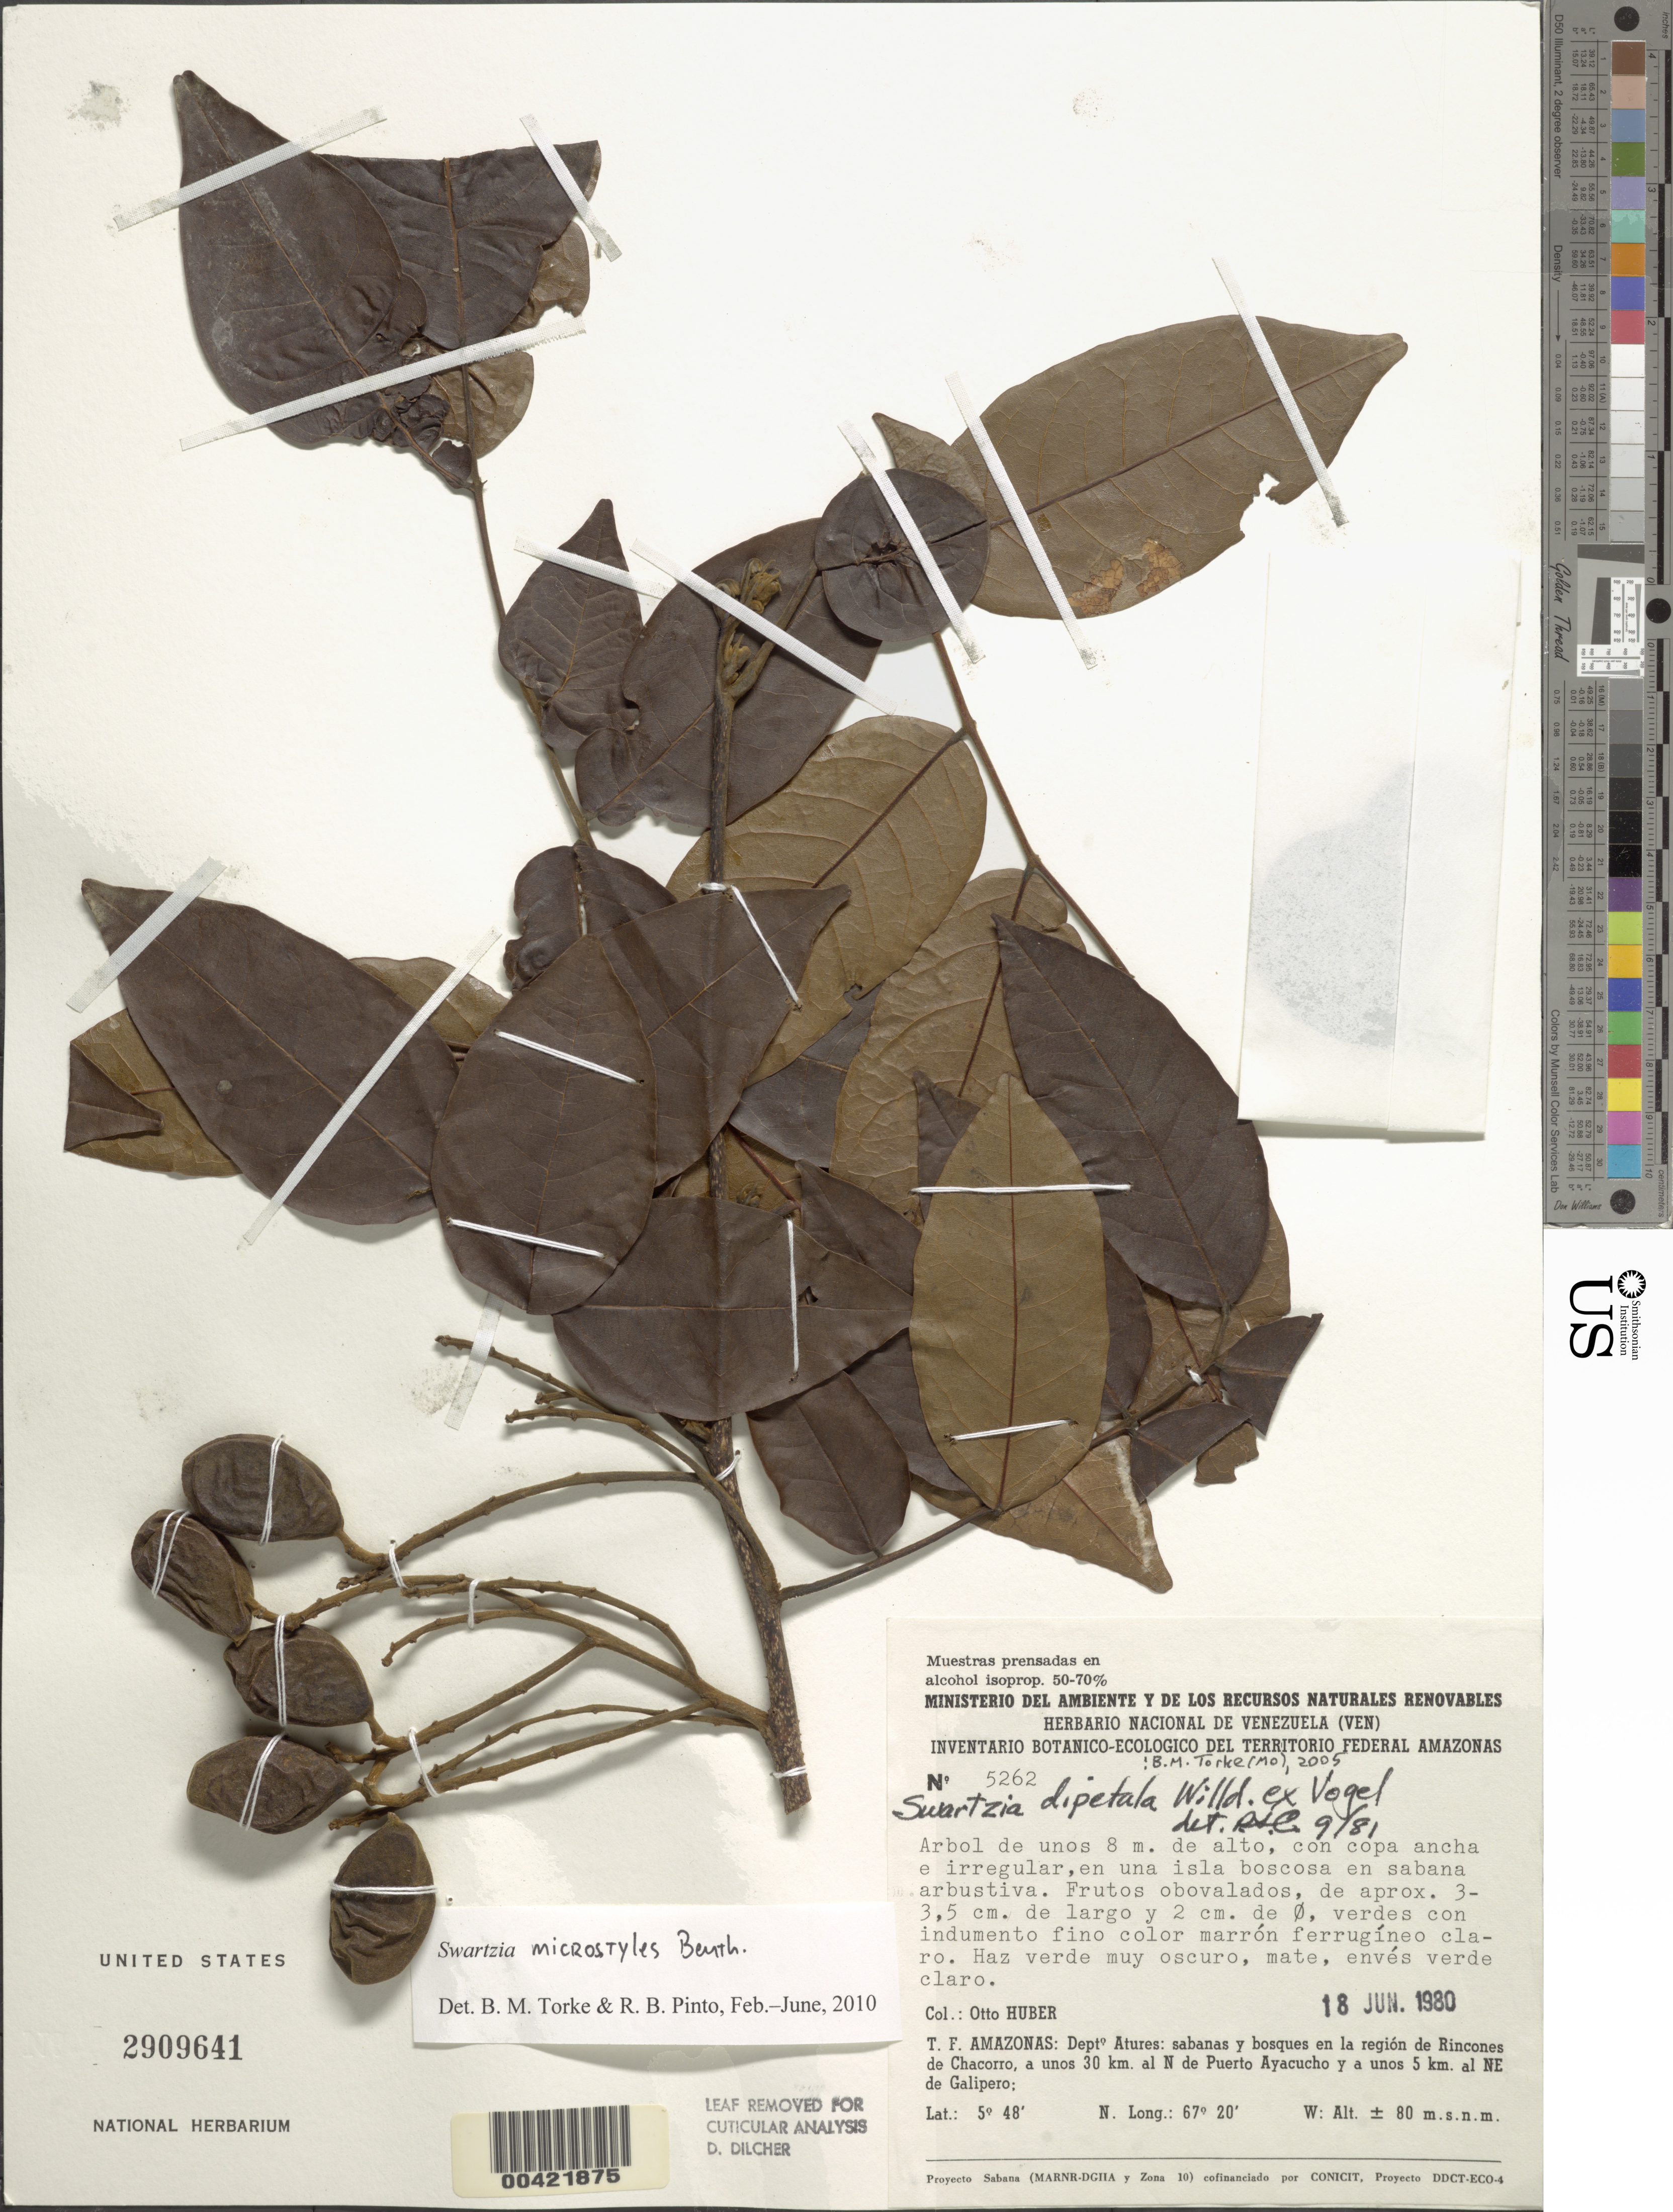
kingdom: Plantae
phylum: Tracheophyta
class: Magnoliopsida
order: Fabales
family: Fabaceae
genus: Swartzia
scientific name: Swartzia microstylis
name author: Benth.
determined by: Torke, B. M.; Pinto, R. B.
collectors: O. Huber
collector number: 5262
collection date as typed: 18 Jun 1980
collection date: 1980-06-18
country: Venezuela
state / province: Amazonas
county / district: Atures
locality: Rincones de Chacorro, la region de; a unos 30 km al N de Puerto Ayacucho y a unos 5 km al NE de Galipero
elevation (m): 80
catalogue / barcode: US 2909641